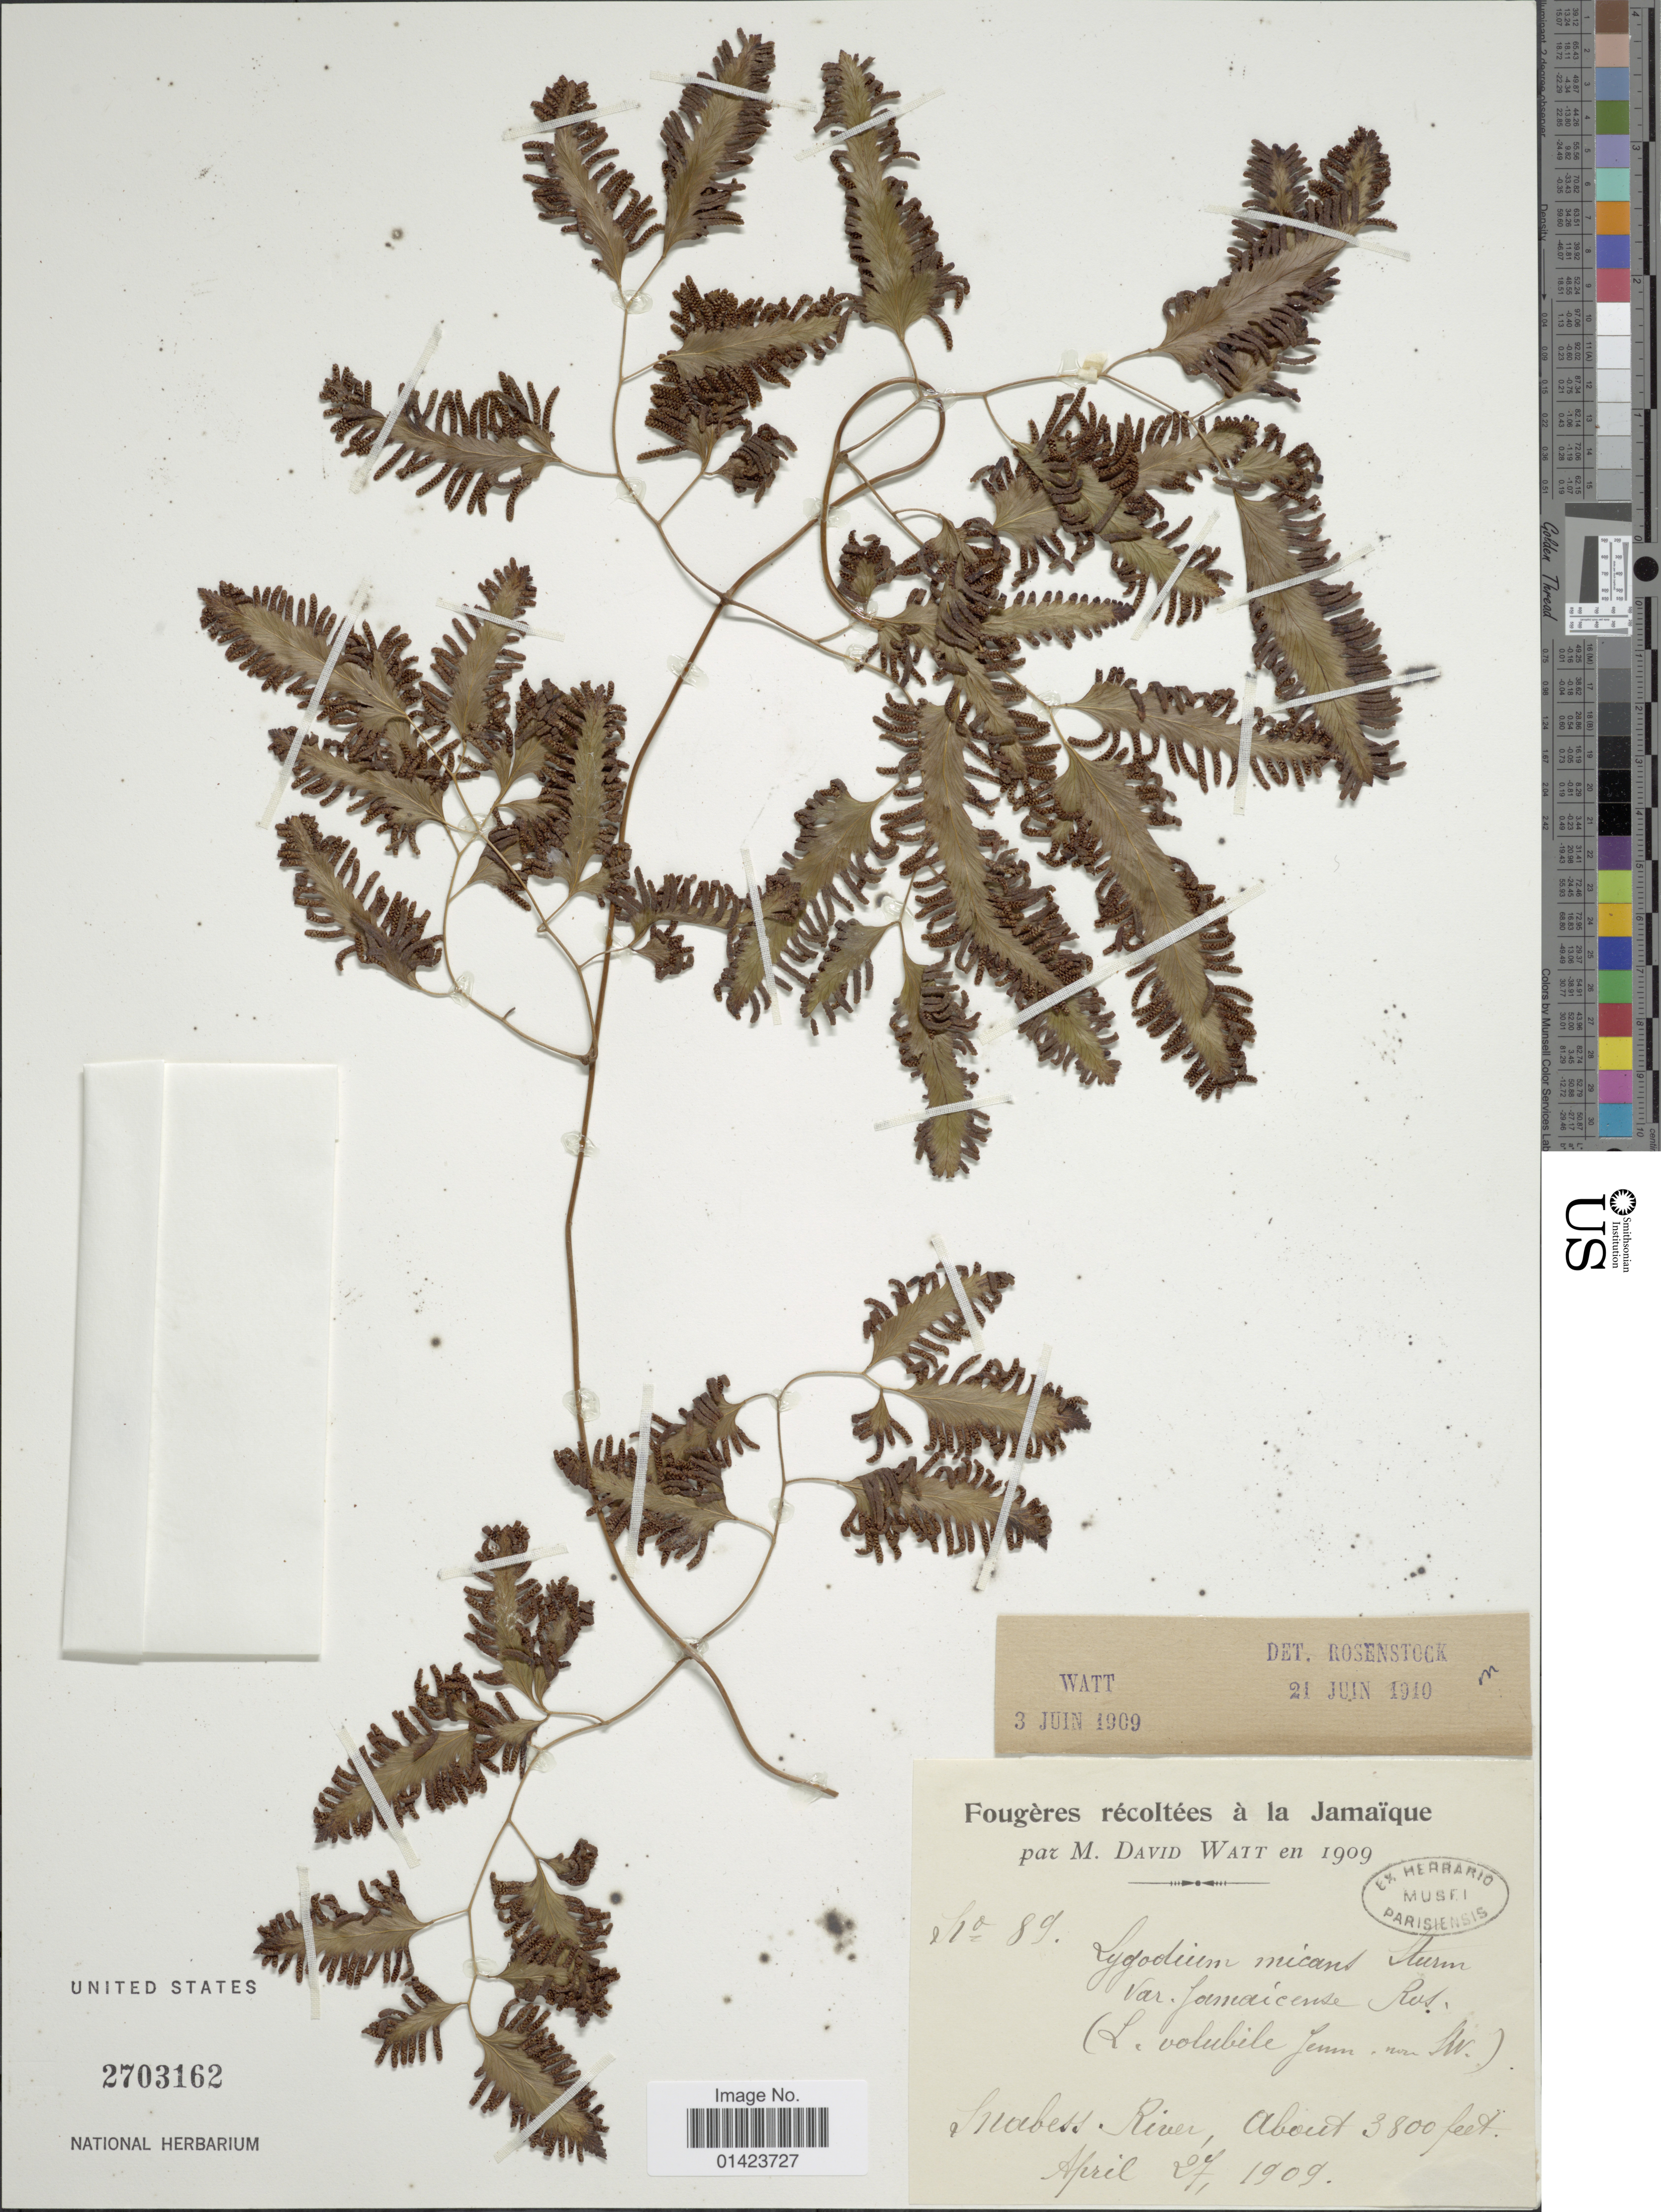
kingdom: Plantae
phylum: Tracheophyta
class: Polypodiopsida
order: Schizaeales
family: Lygodiaceae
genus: Lygodium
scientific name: Lygodium volubile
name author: Sw.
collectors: M. Watt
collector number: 89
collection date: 1909-04-27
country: Jamaica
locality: Smabess River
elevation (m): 1158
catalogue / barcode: US 2703162